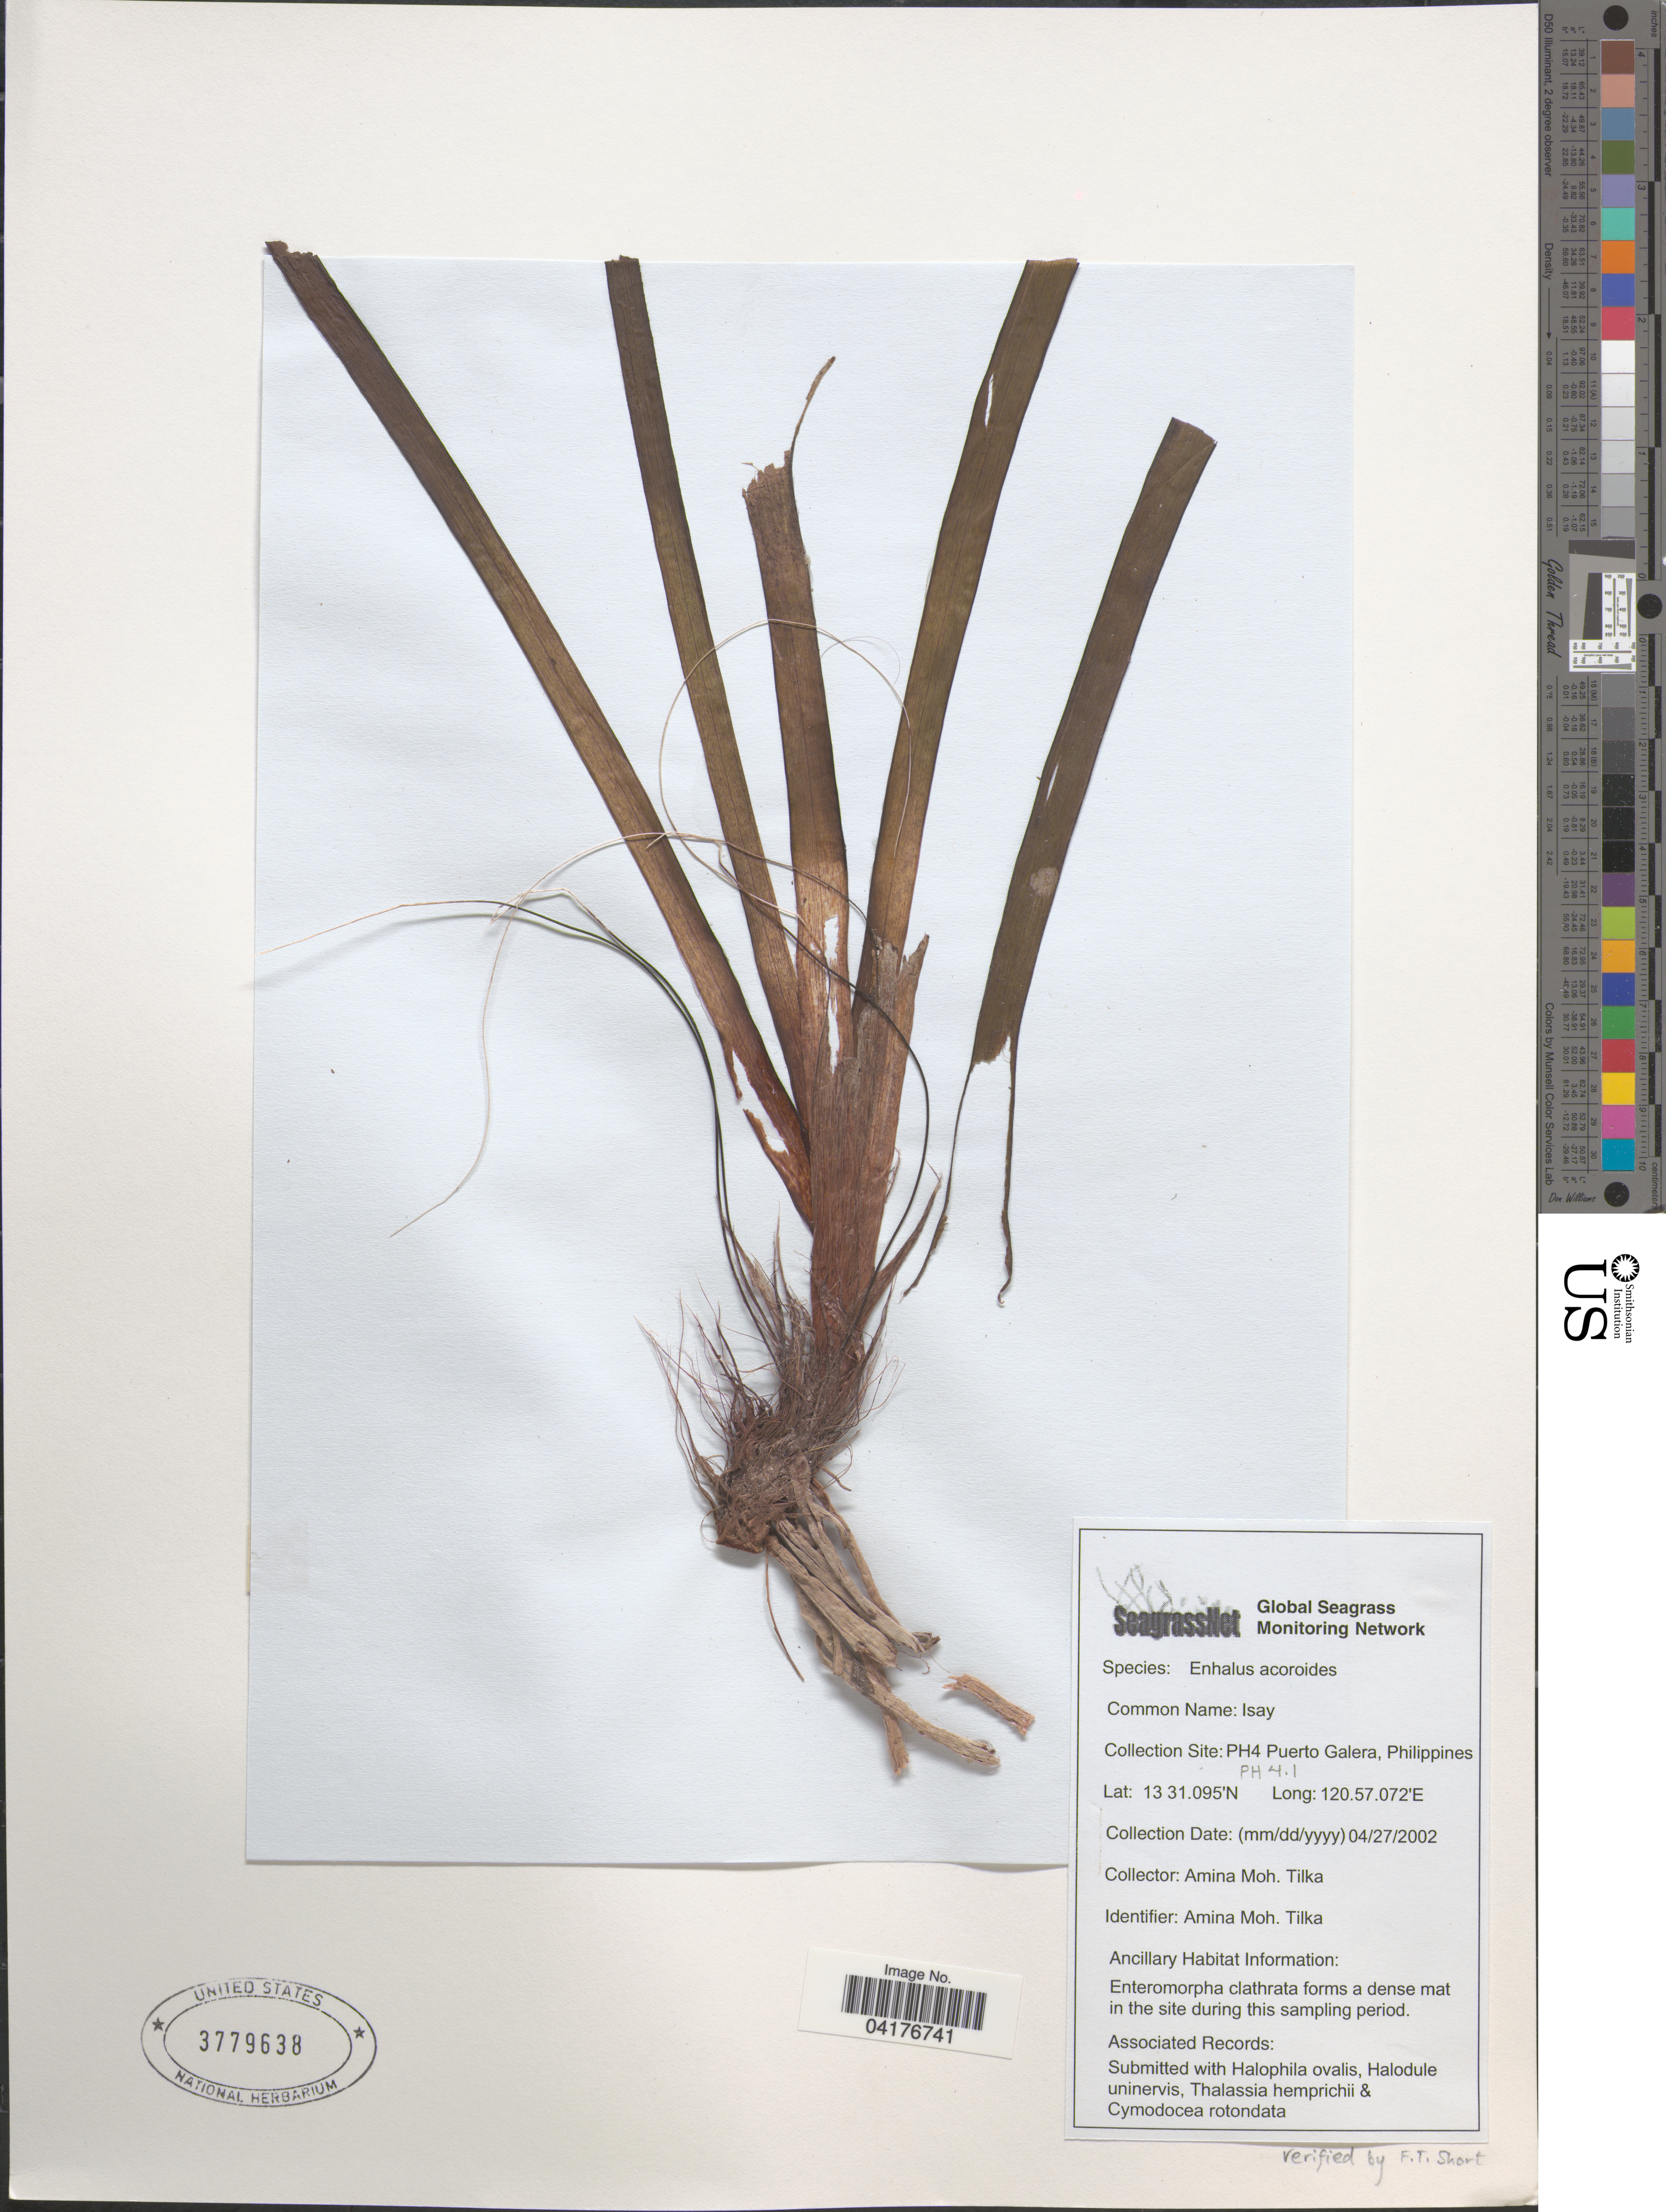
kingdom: Plantae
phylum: Tracheophyta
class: Liliopsida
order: Alismatales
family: Hydrocharitaceae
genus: Enhalus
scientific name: Enhalus acoroides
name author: (L. f.) Royle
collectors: A. Tilka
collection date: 2002-04-27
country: Philippines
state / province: Mimaropa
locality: PH4.1 Puerto Galera.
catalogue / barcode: US 3779638